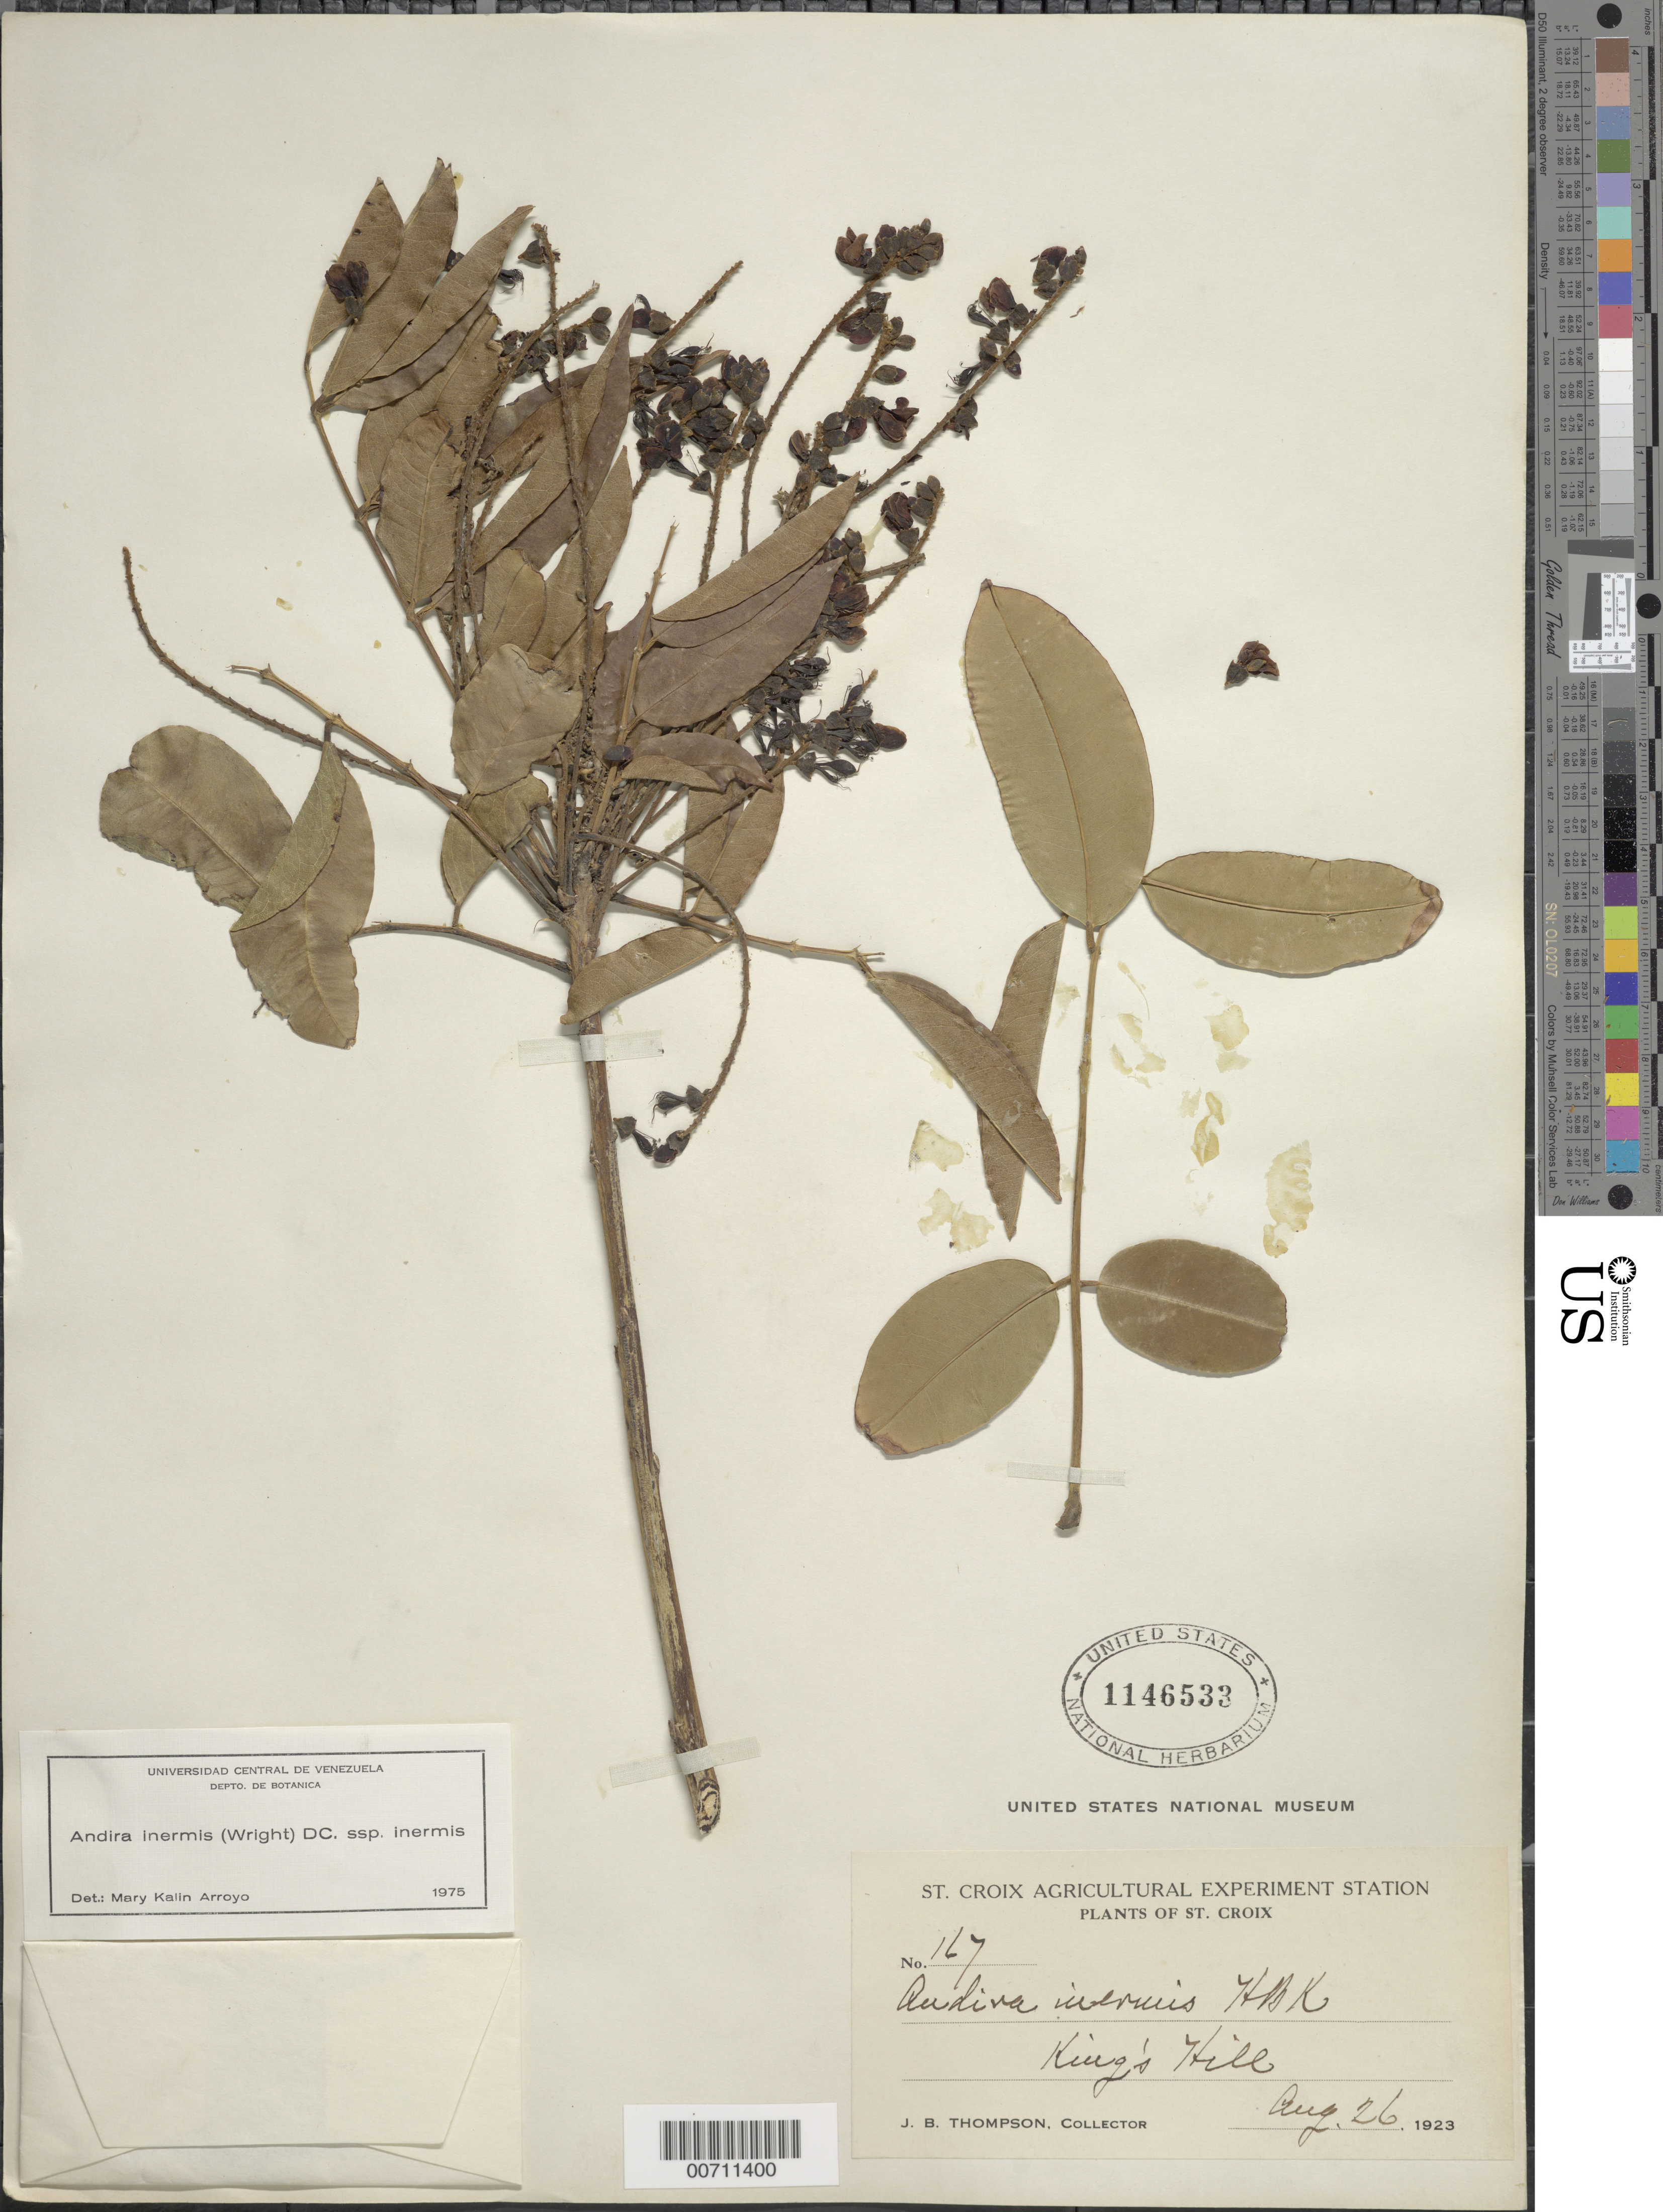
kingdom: Plantae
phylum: Tracheophyta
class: Magnoliopsida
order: Fabales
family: Fabaceae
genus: Andira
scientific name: Andira inermis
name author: (W. Wright) Kunth ex DC.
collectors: J. B. Thompson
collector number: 167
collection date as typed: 26 Aug 1923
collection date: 1923-08-26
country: U.S. Virgin Islands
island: St. Croix Island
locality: King's Hill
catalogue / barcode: US 1146533